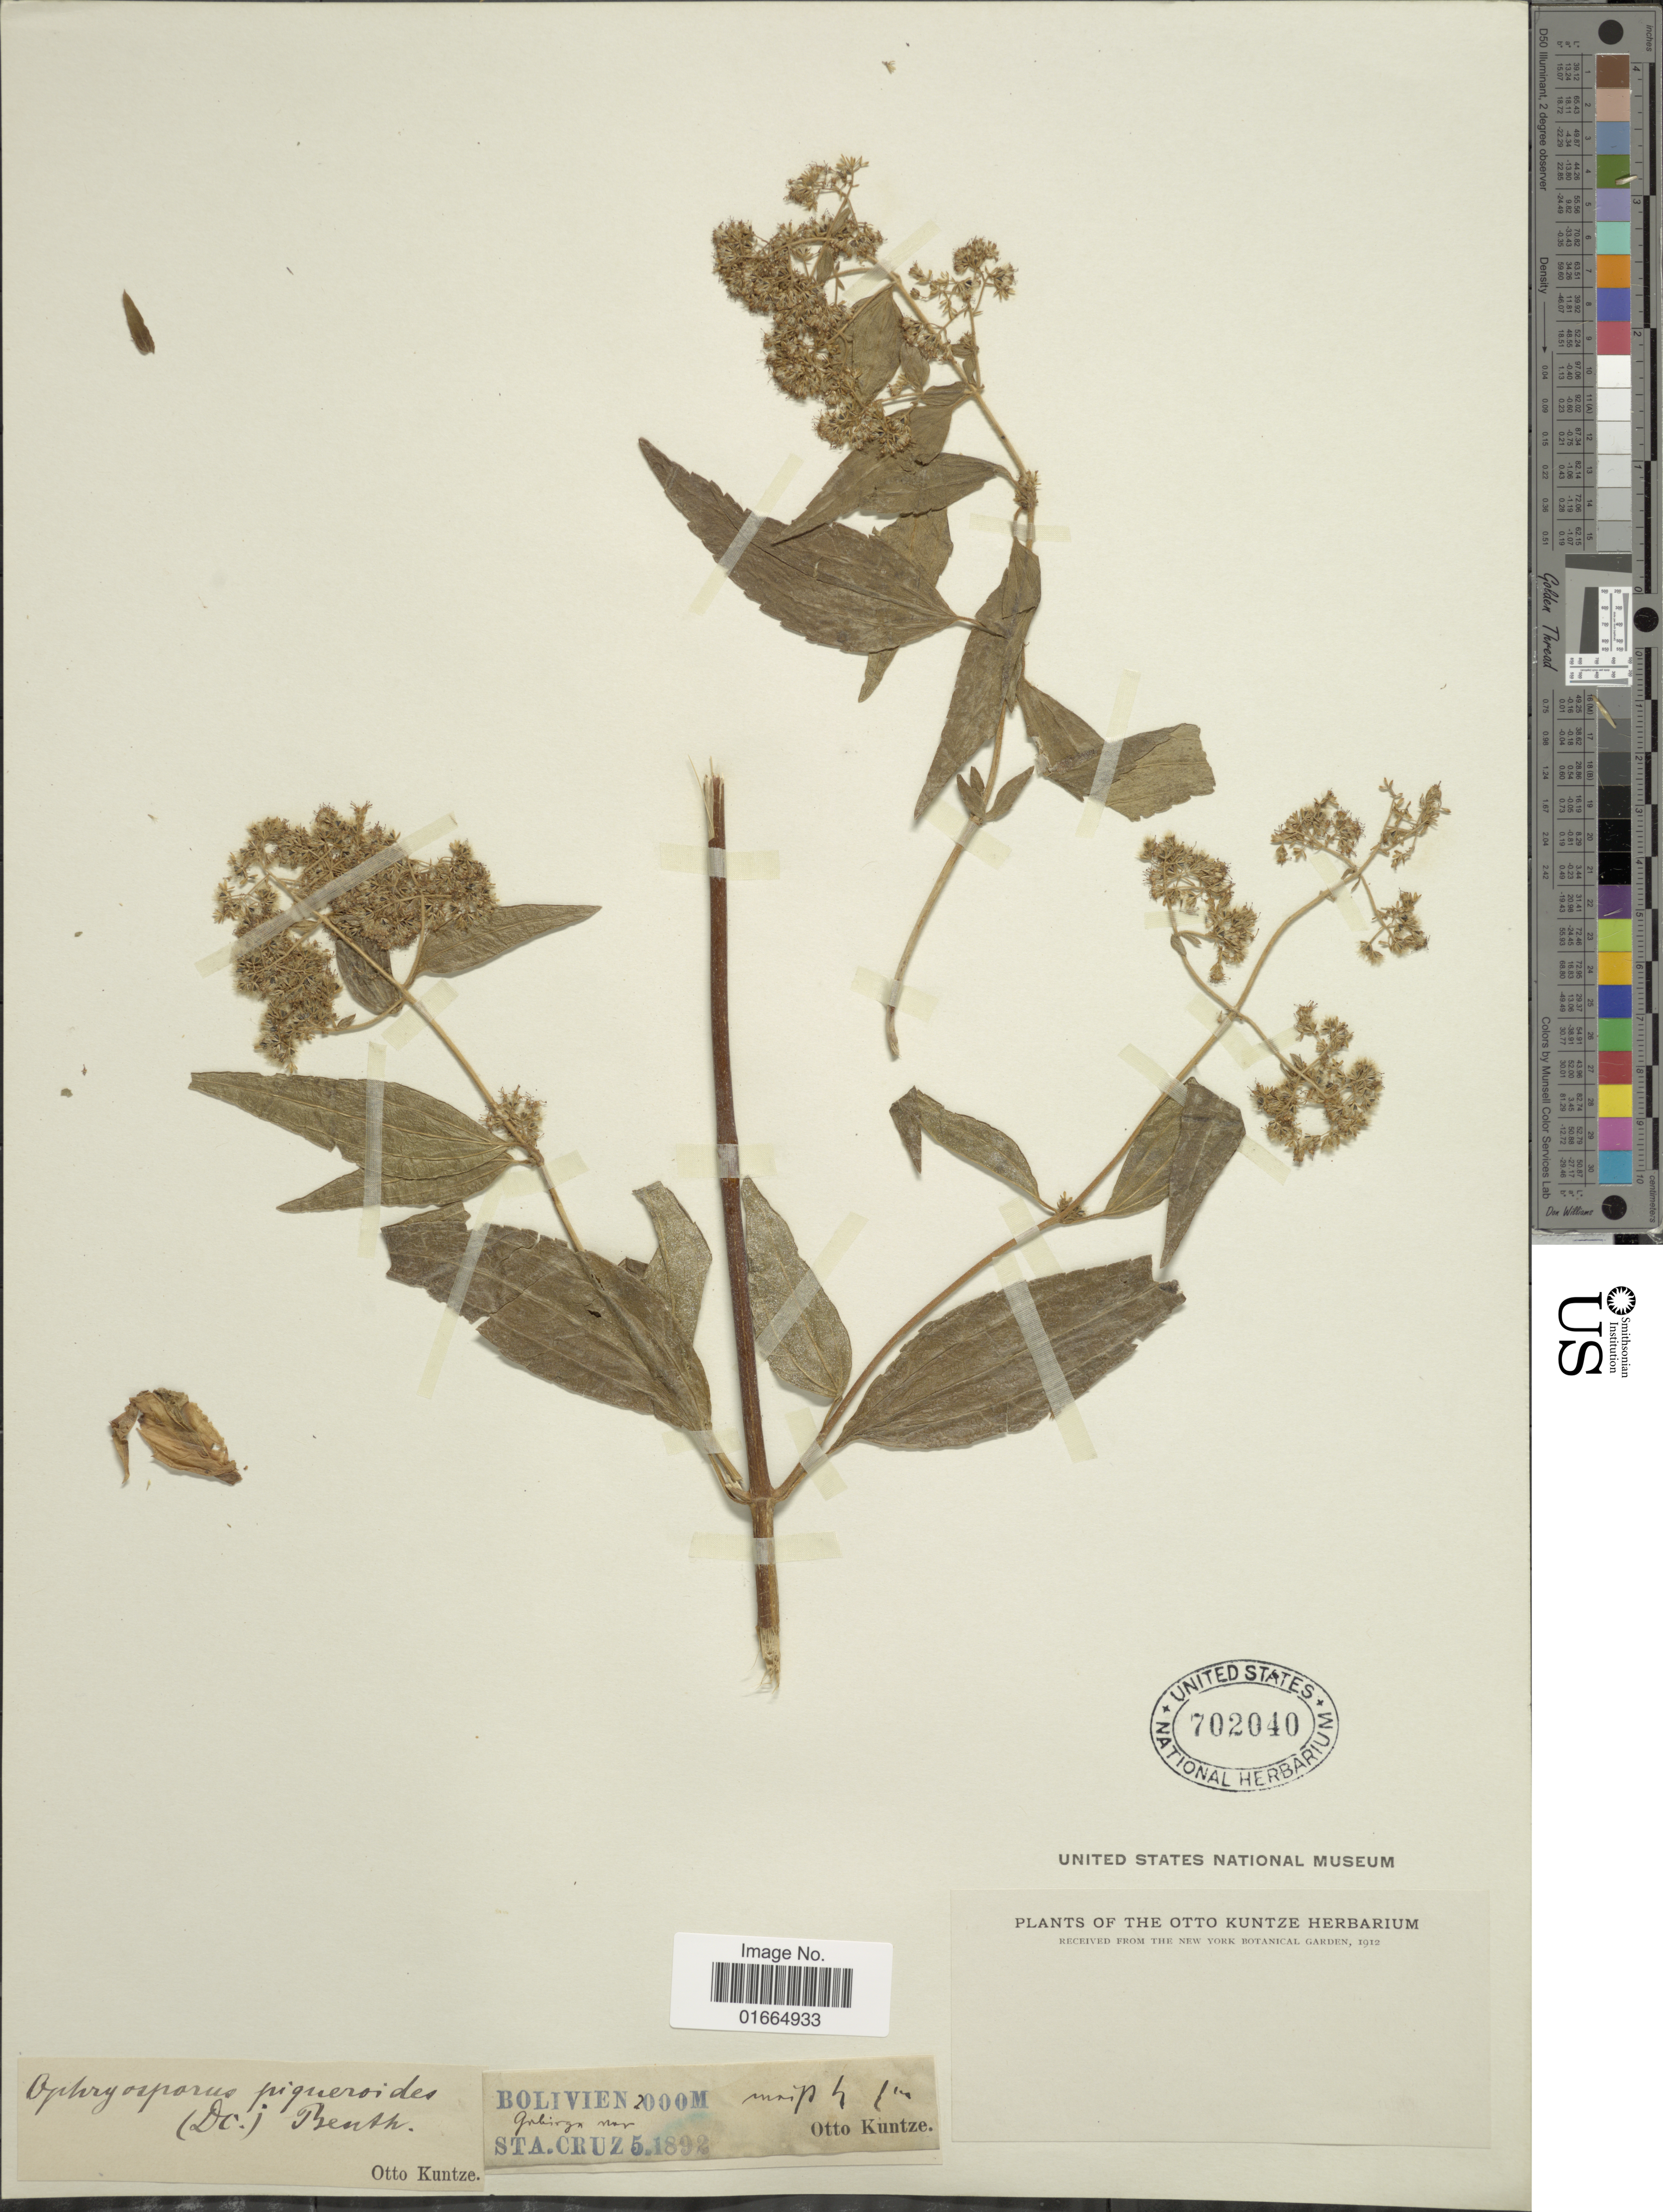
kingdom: Plantae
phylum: Tracheophyta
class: Magnoliopsida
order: Asterales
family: Asteraceae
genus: Ophryosporus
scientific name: Ophryosporus piquerioides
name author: (DC.) Benth. ex Baker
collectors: C.E.O. Kuntze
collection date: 1892-05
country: Bolivia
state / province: Santa Cruz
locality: Bolivien. Gebirge near Sta. Cruz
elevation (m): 2000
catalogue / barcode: US 702040